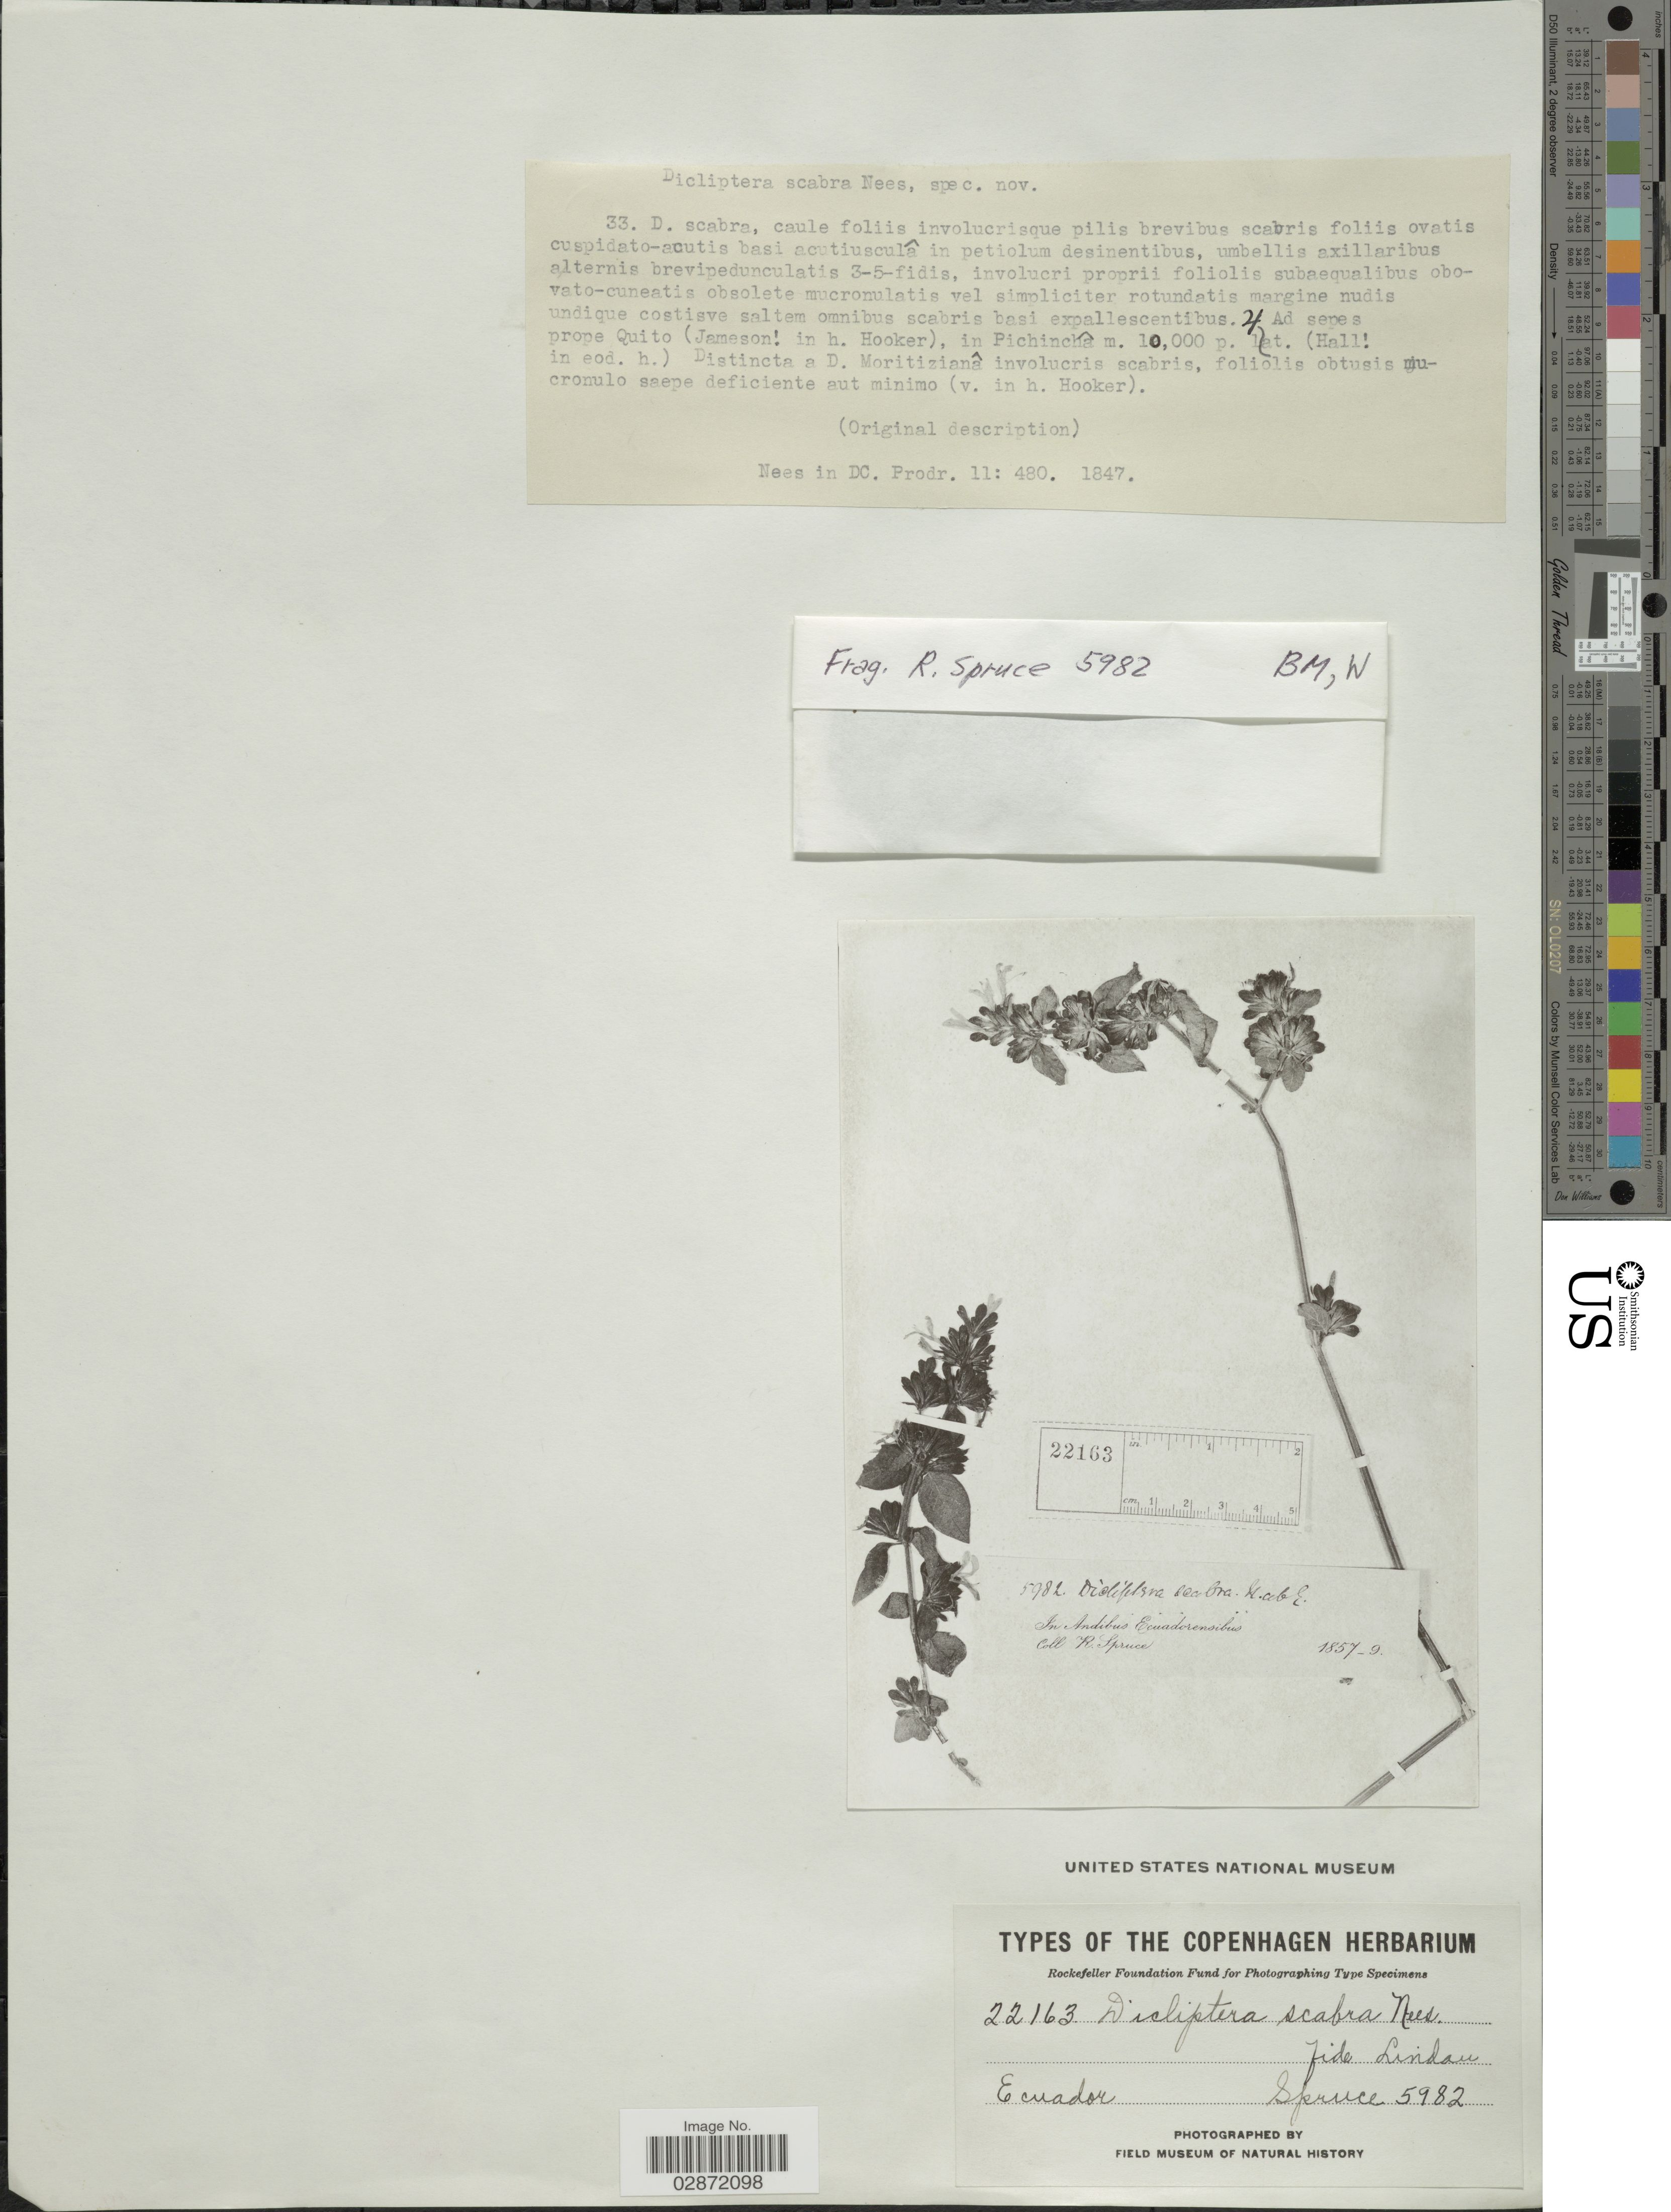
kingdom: Plantae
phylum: Tracheophyta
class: Magnoliopsida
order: Lamiales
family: Acanthaceae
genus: Dicliptera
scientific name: Dicliptera scabra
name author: Nees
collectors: R. Spruce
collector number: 5982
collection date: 1857/1859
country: Ecuador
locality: In Andibus Ecuadorensibus.